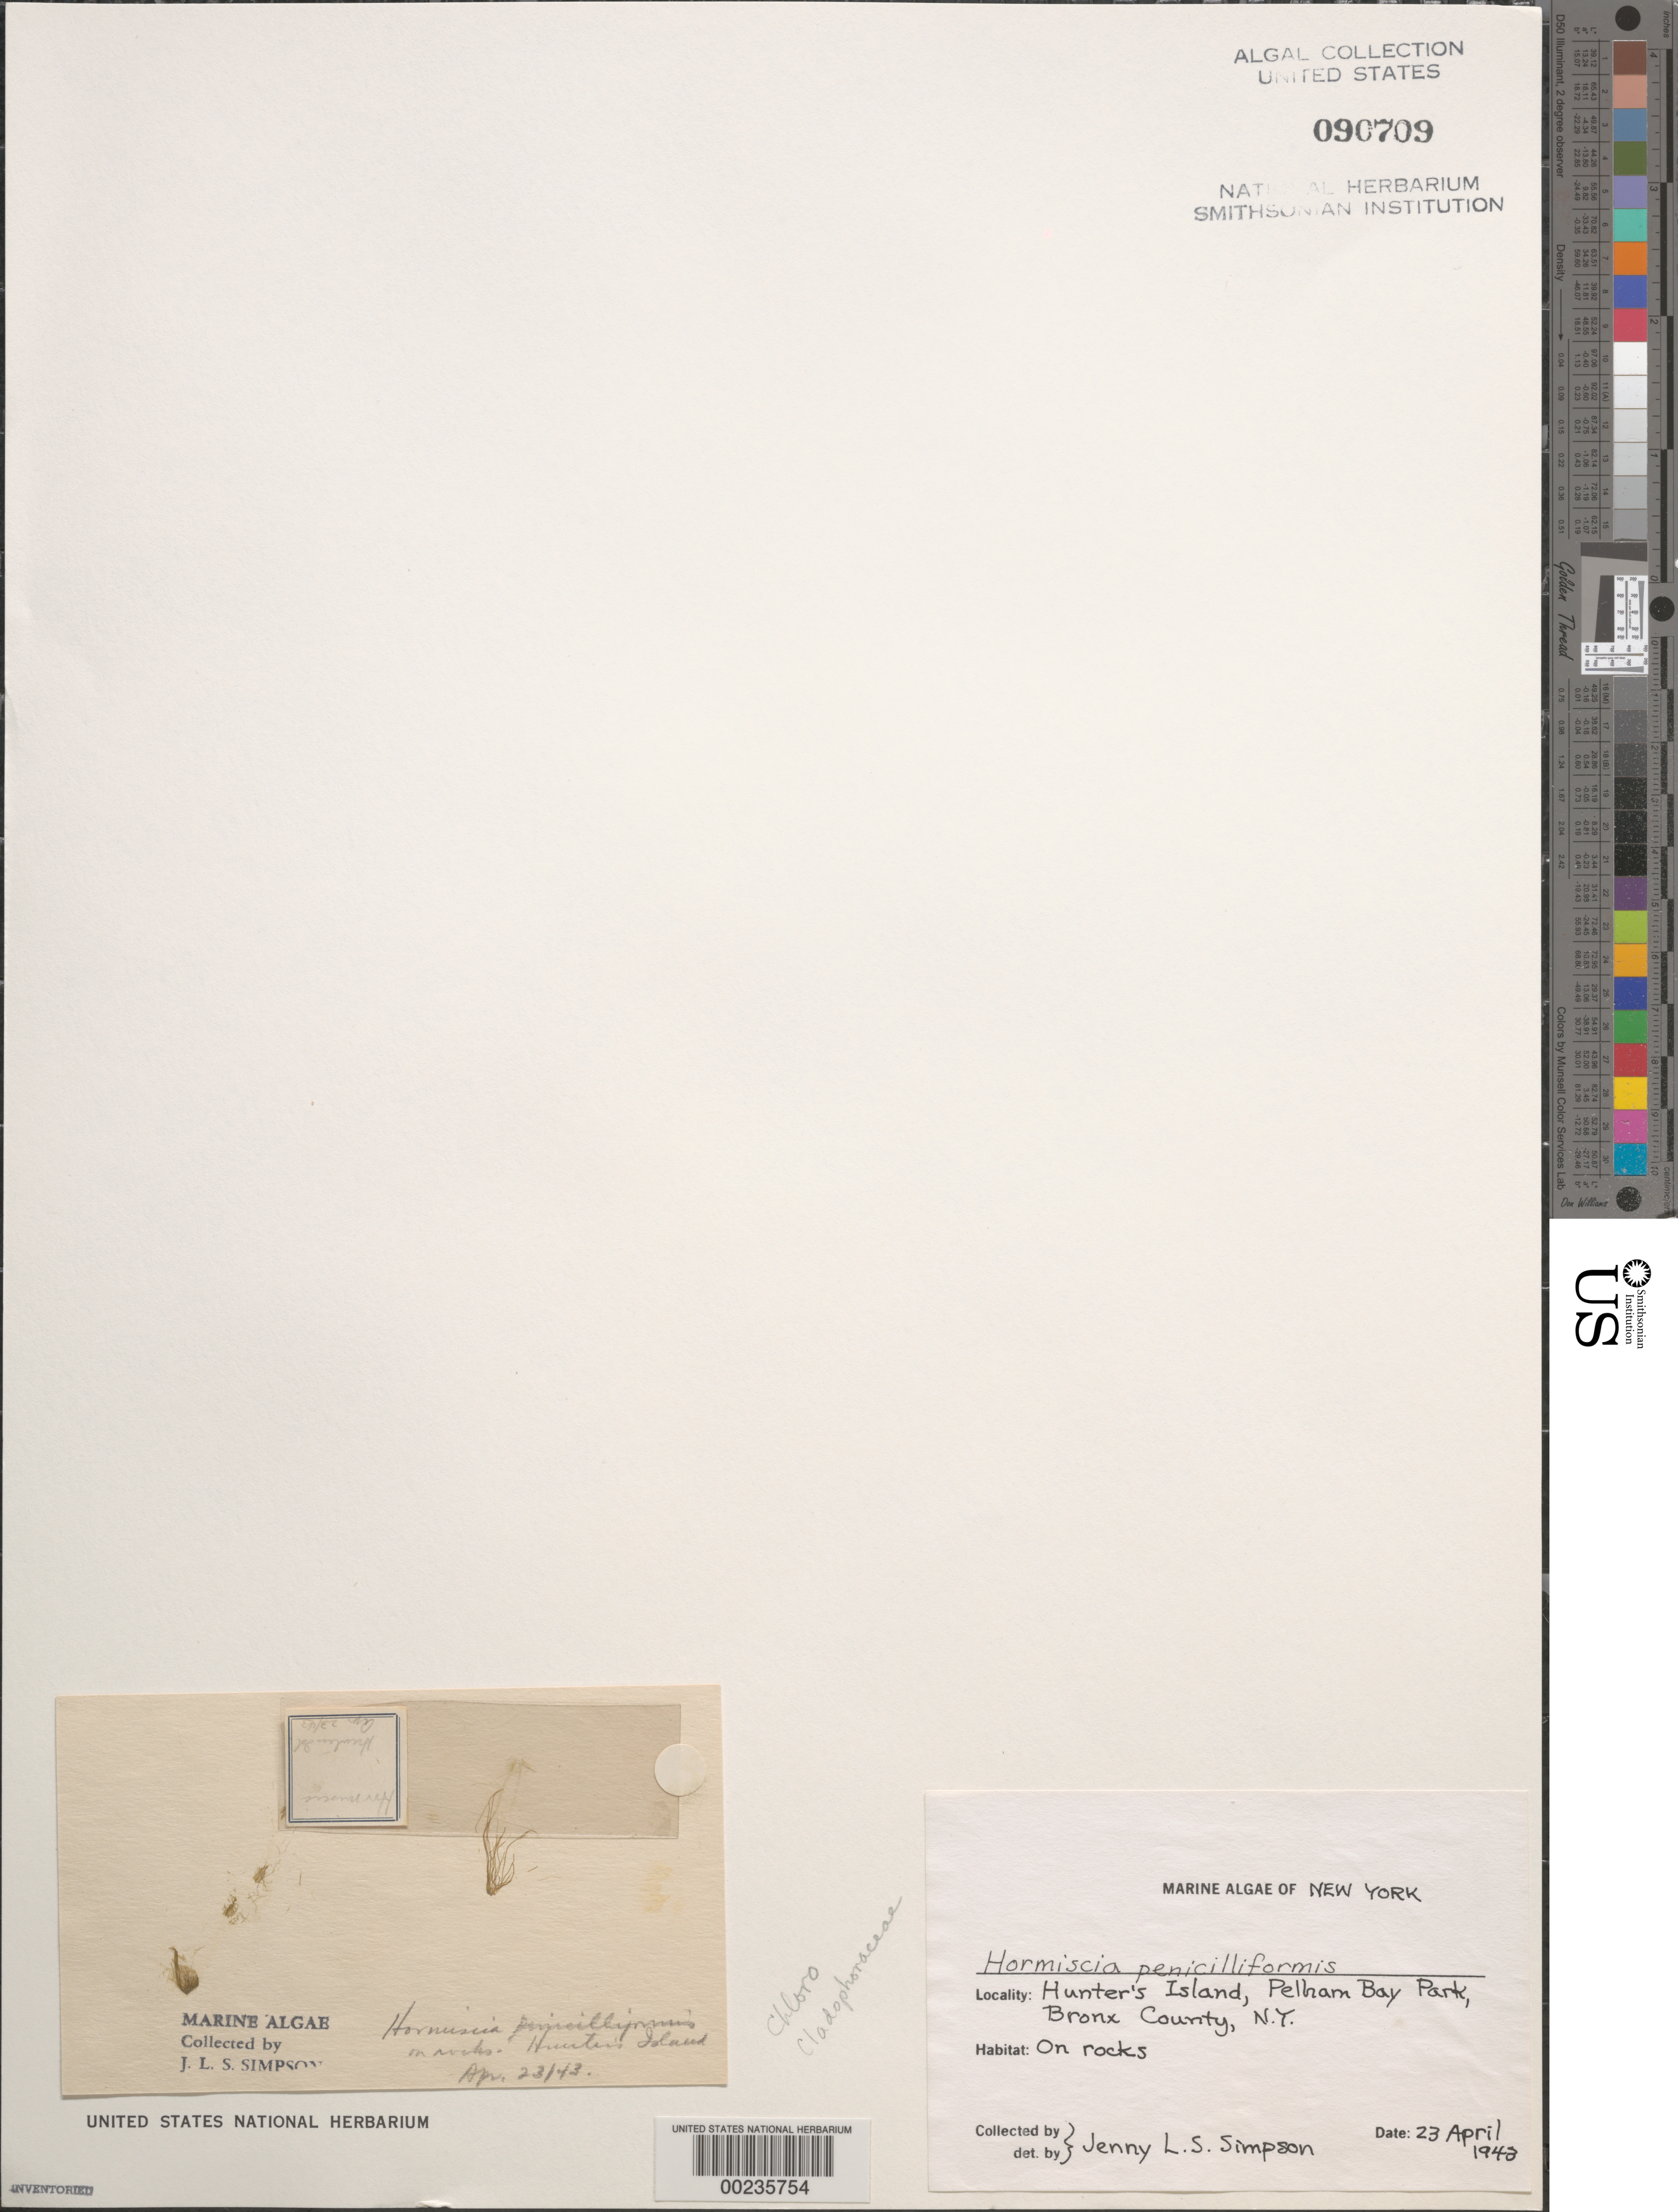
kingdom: Plantae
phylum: Chlorophyta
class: Ulvophyceae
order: Ulotrichales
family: Ulotrichaceae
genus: Urospora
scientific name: Urospora penicilliformis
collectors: J. Simpson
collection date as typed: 23 Apr 1943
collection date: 1943-04-23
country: United States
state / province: New York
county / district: Bronx County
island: Hunter's Island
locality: Pelham Bay Park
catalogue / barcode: US 90709